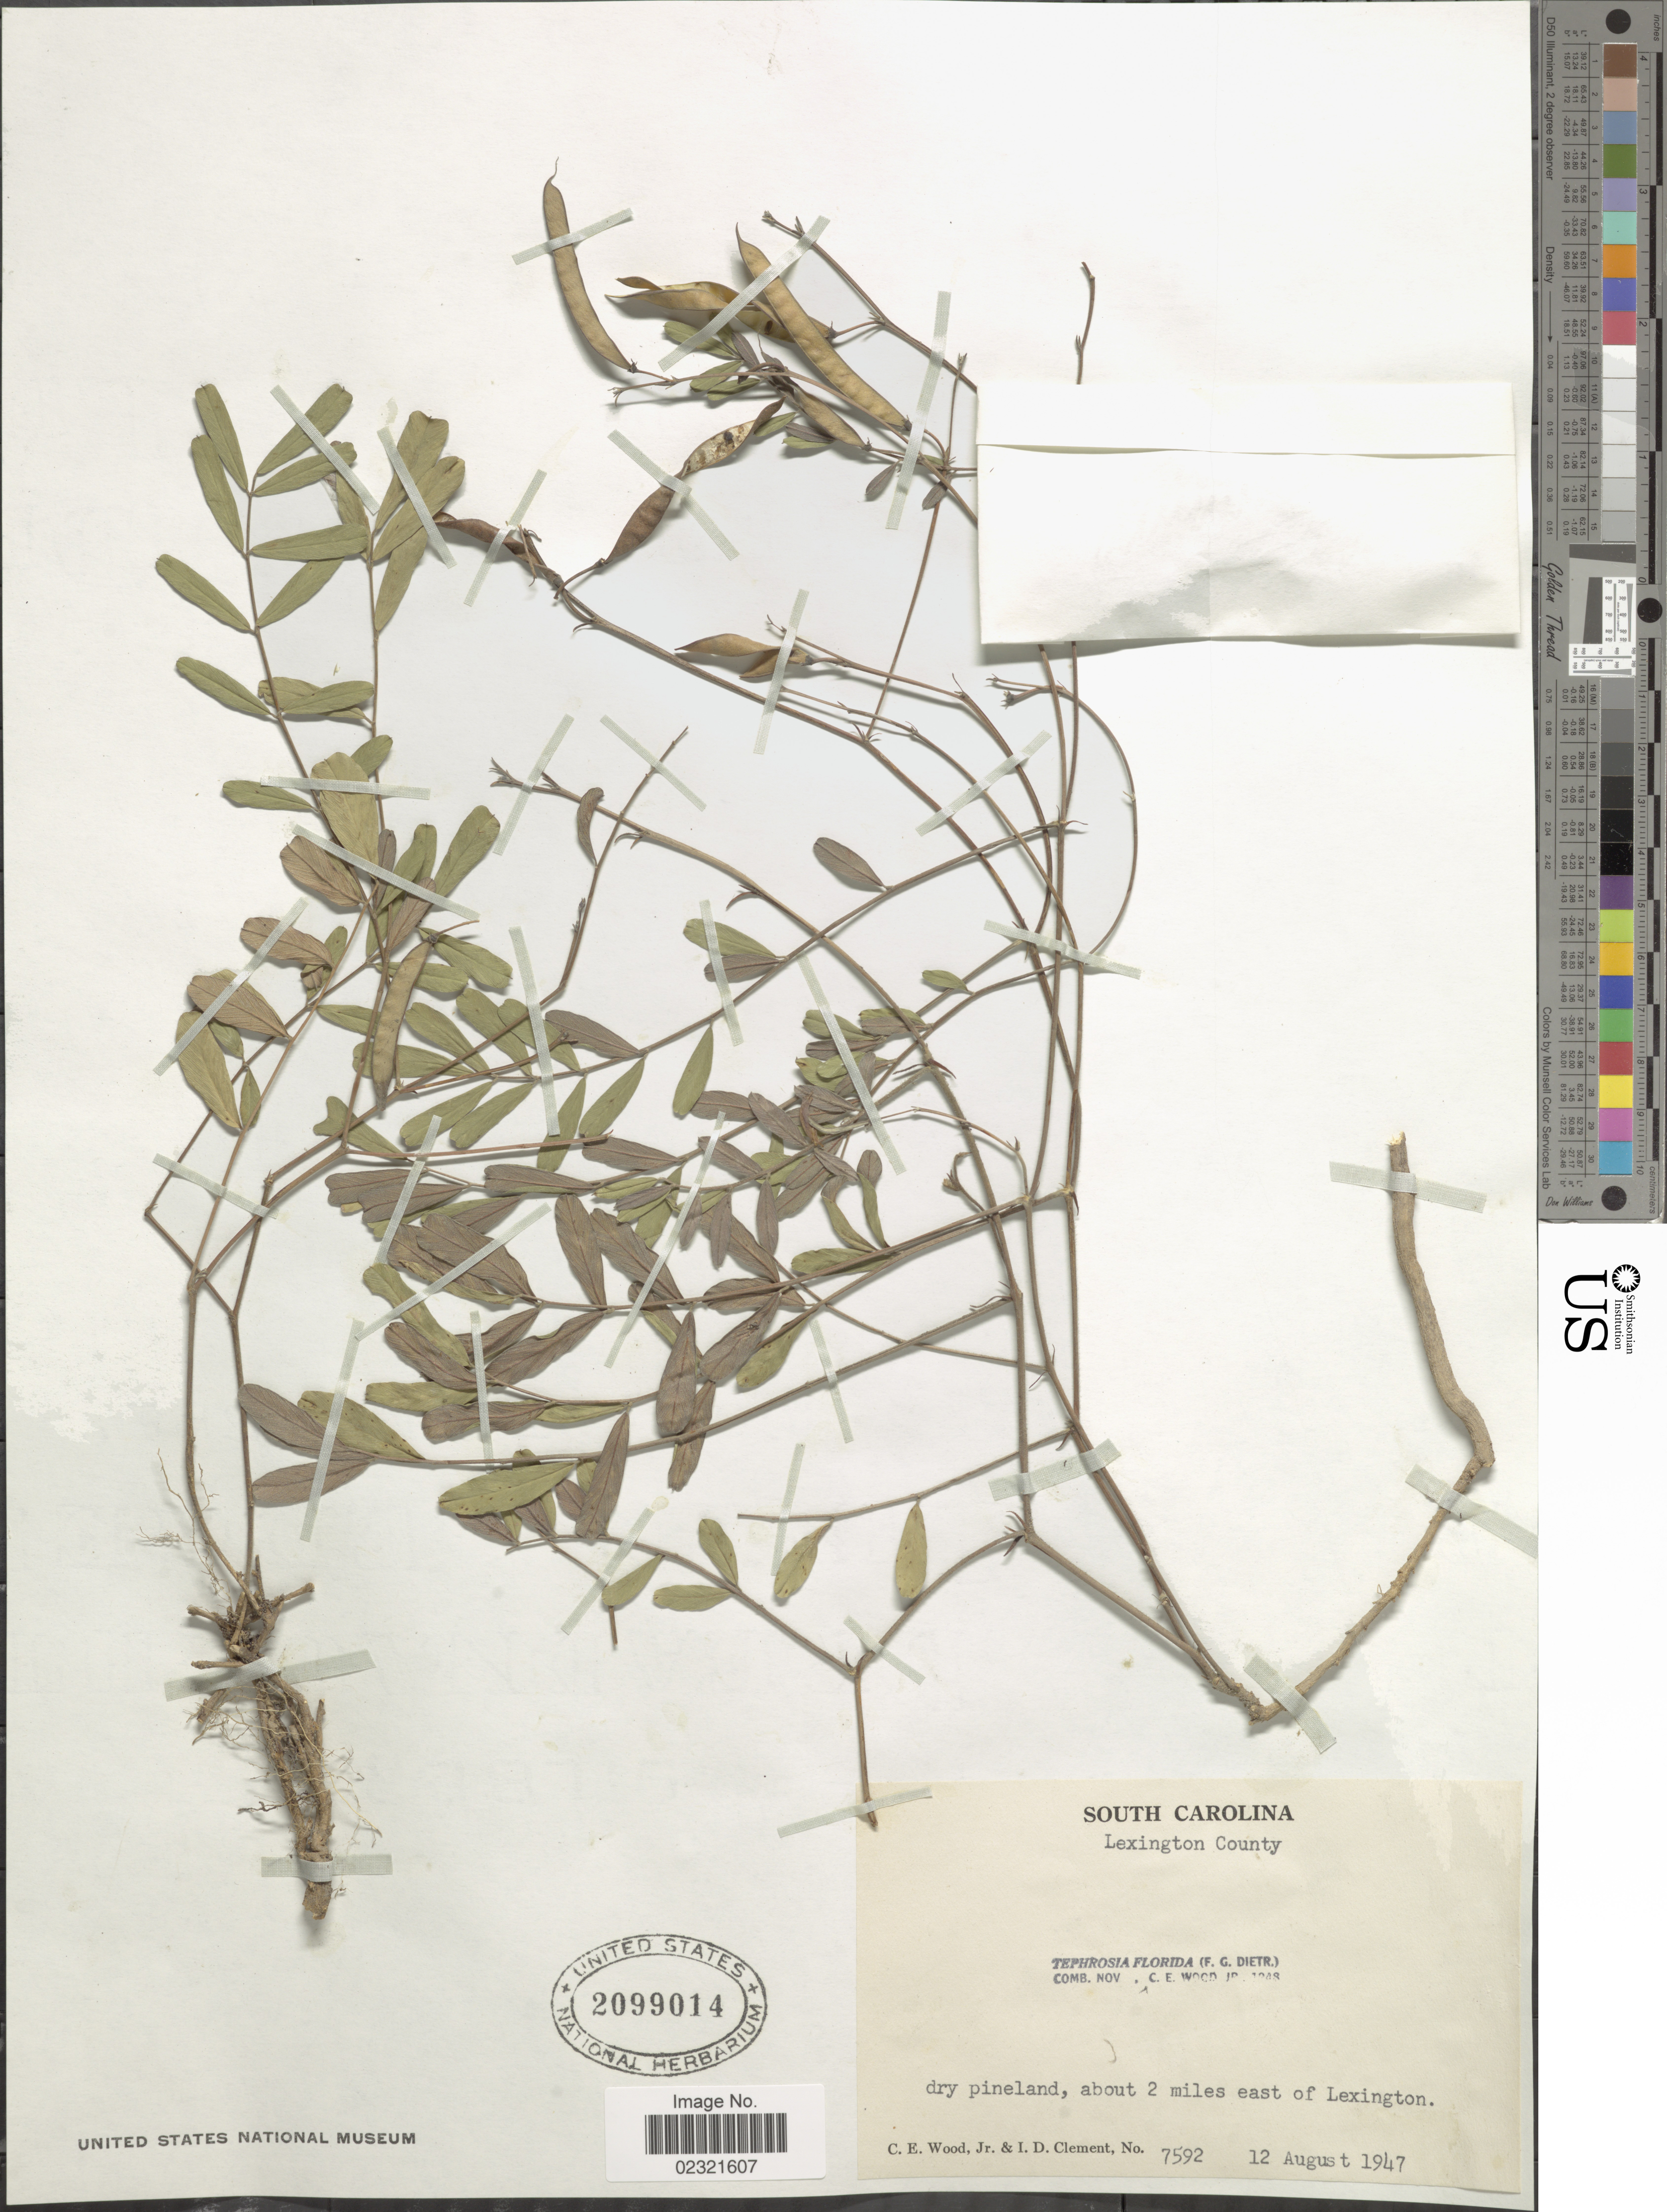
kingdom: Plantae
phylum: Tracheophyta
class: Magnoliopsida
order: Fabales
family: Fabaceae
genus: Tephrosia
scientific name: Tephrosia florida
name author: (Dietr.) C.E. Wood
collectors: C. Wood & I. Clement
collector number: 7592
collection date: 1947-08-12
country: United States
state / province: South Carolina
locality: Lexington County, dry pineland, about 2 miles east of Lexington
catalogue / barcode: US 2099014